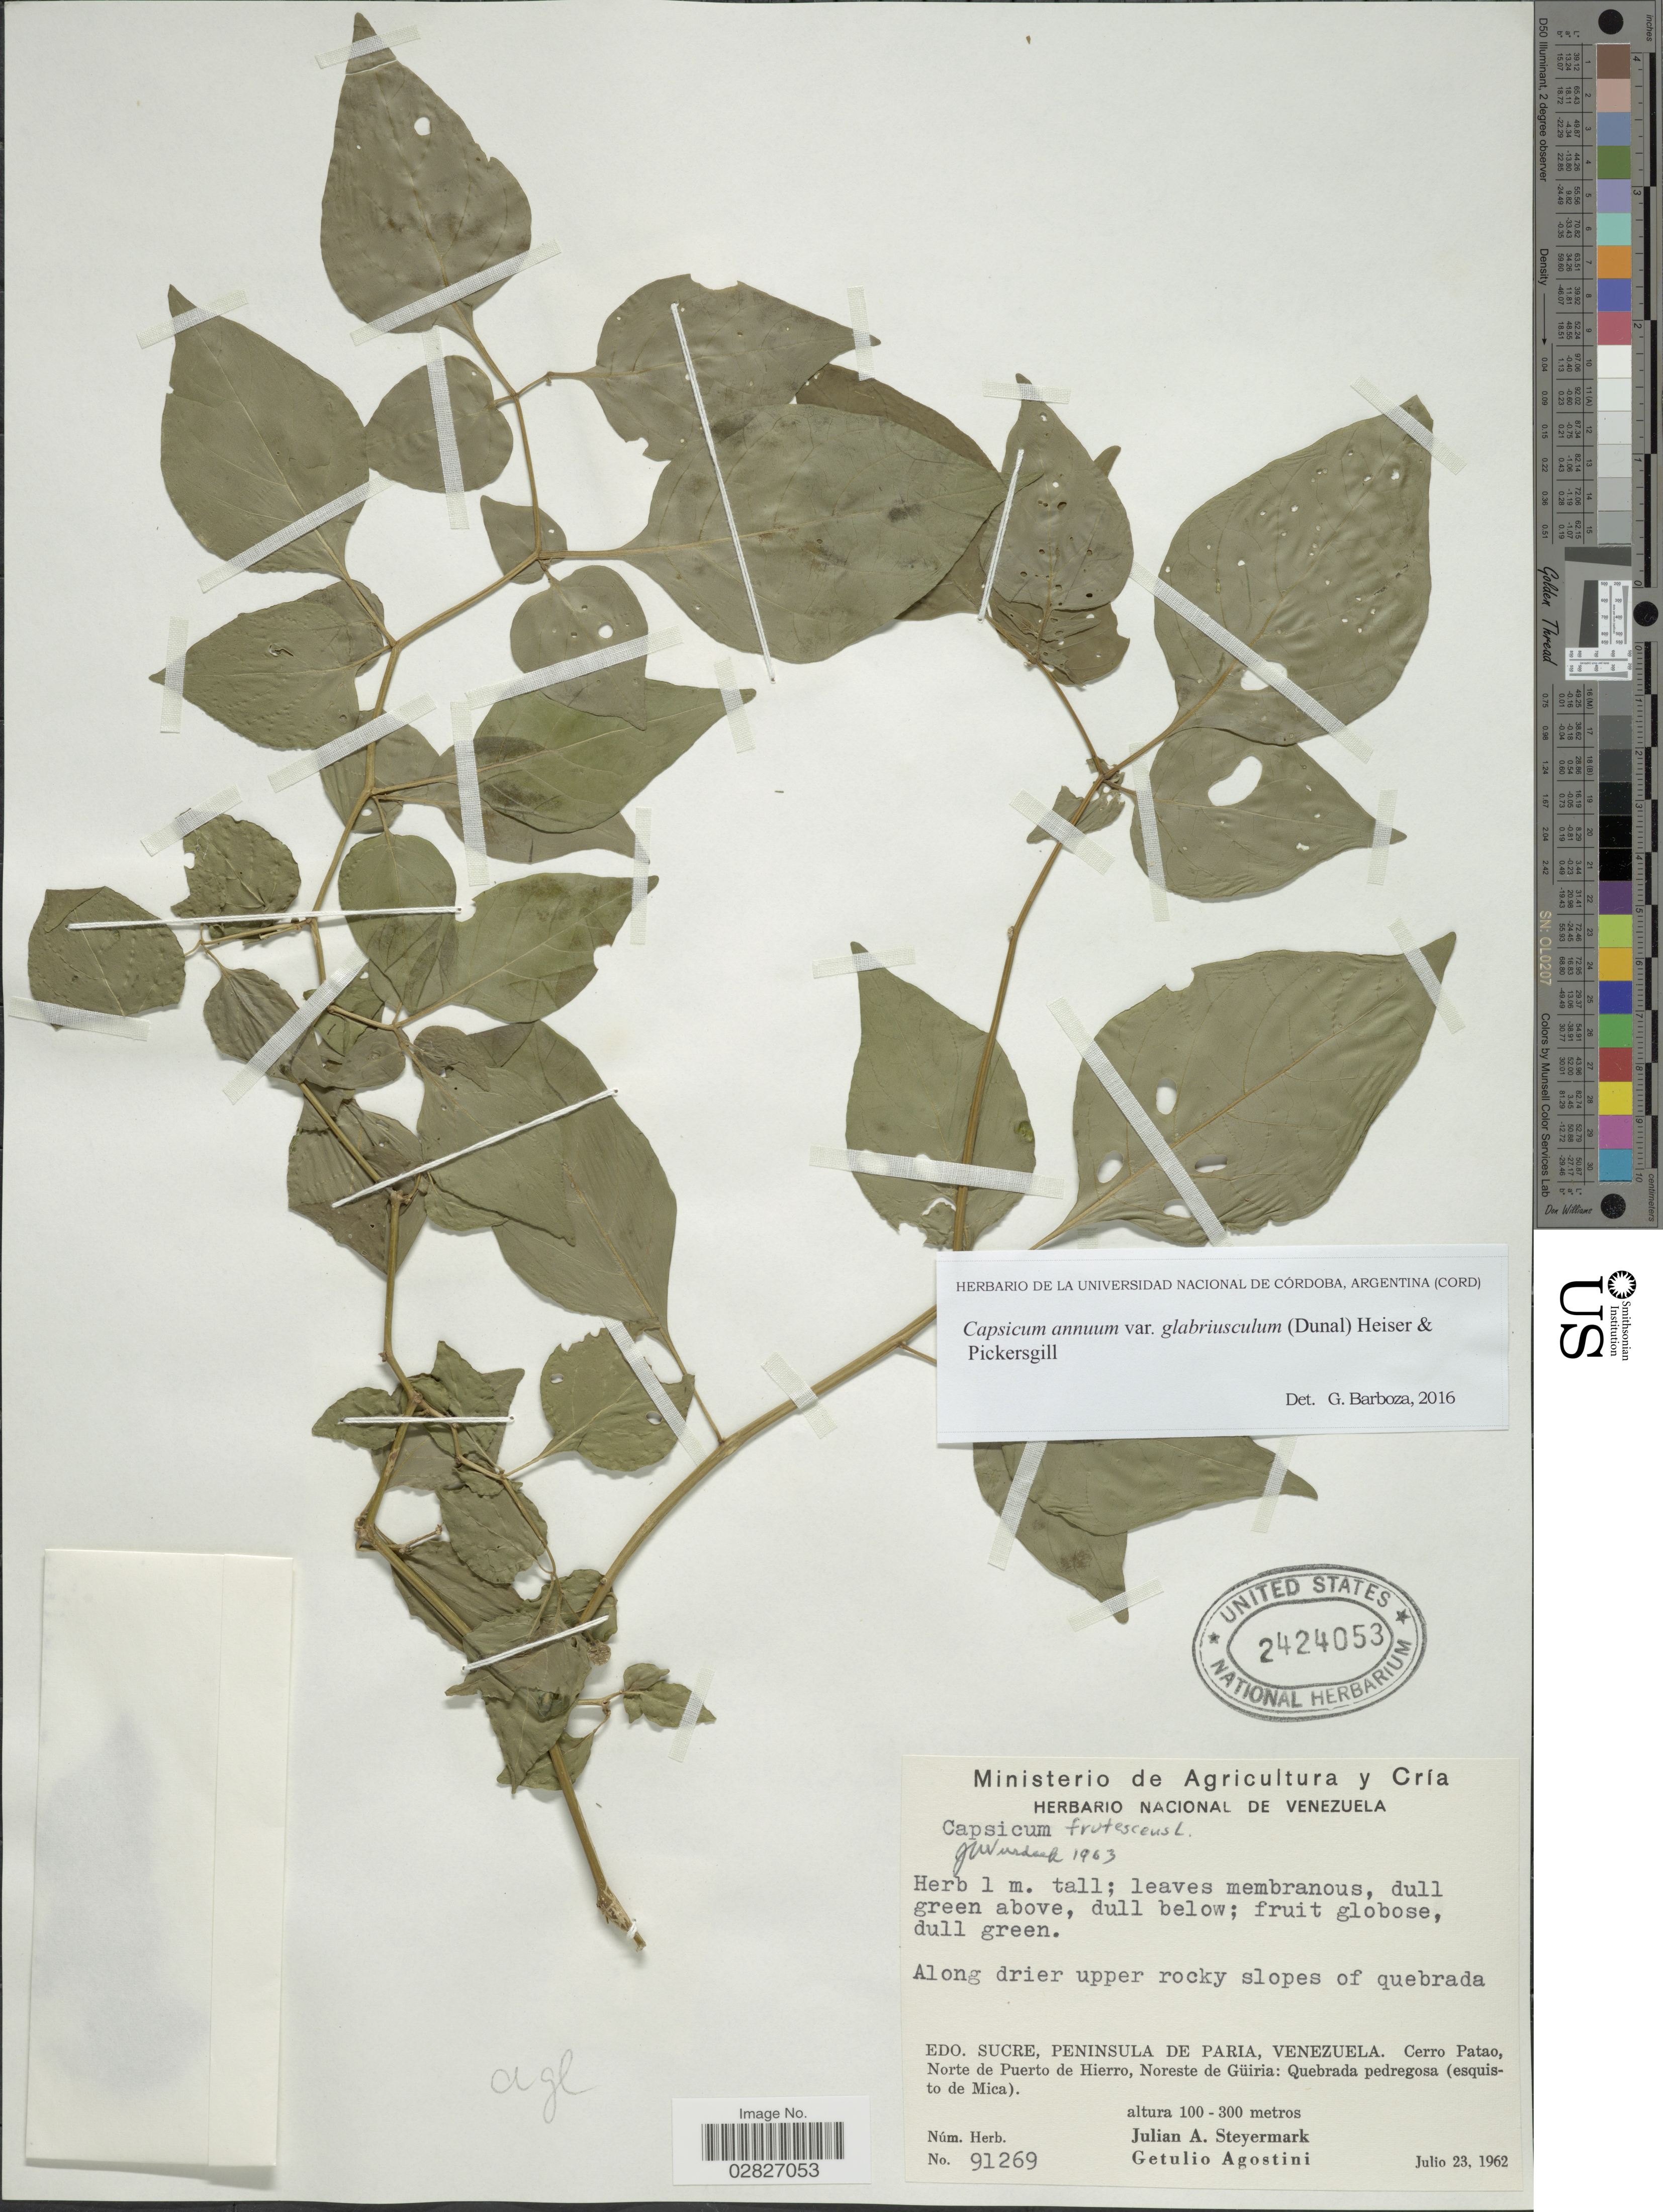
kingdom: Plantae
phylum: Tracheophyta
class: Magnoliopsida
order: Solanales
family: Solanaceae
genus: Capsicum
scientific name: Capsicum annuum var. glabriusculum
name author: (Dunal) Heiser & Pickersgill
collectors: J. Steyermark & G. Agostini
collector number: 91269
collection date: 1962-07-23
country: Venezuela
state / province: Sucre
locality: Edo. Sucre, Peninsula de Paria, Cerro Patao, Norte de Puerto de Hierro, Noreste de Güiria, Quebrada pedregosa (esquisto de Mica).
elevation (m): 100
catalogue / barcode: US 2424053